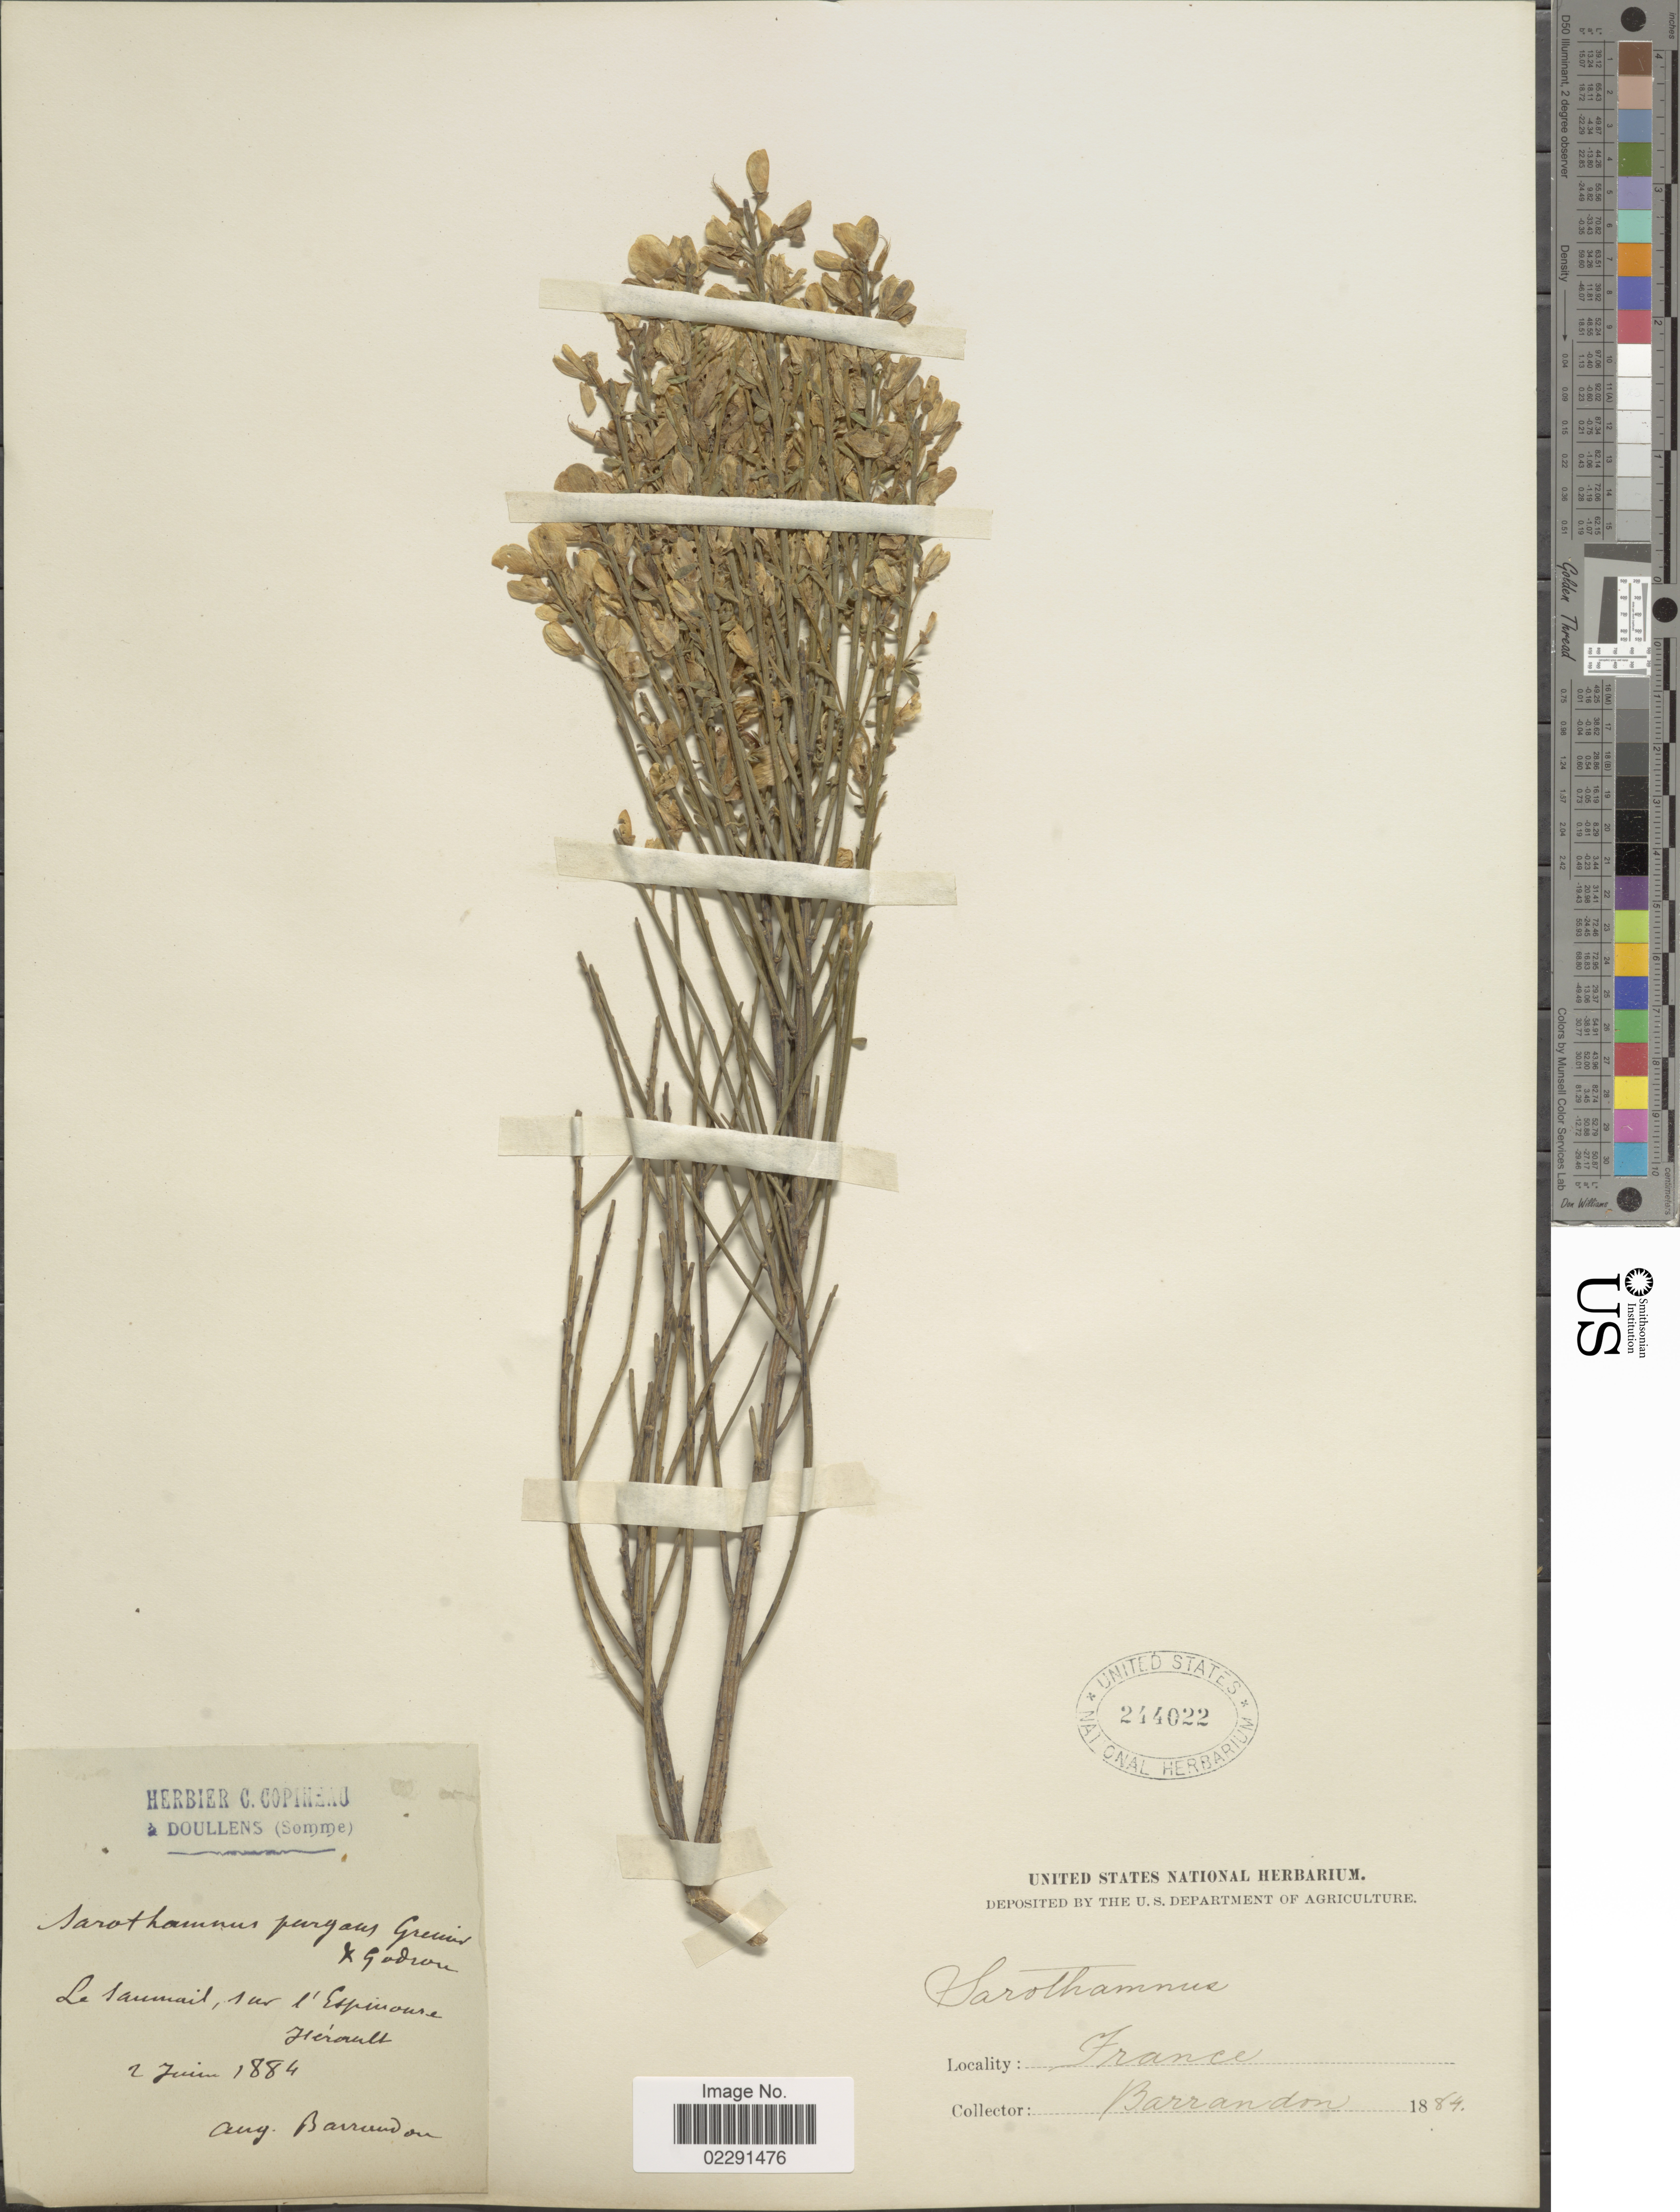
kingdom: Plantae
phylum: Tracheophyta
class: Magnoliopsida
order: Fabales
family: Fabaceae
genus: Genista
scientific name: Genista scorpius subsp. scorpius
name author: (L.) DC.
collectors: A. Barrandon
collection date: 1884-06-02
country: France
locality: Le saumait, sur l'Espinanse Herault. [interpreted]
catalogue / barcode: US 244022